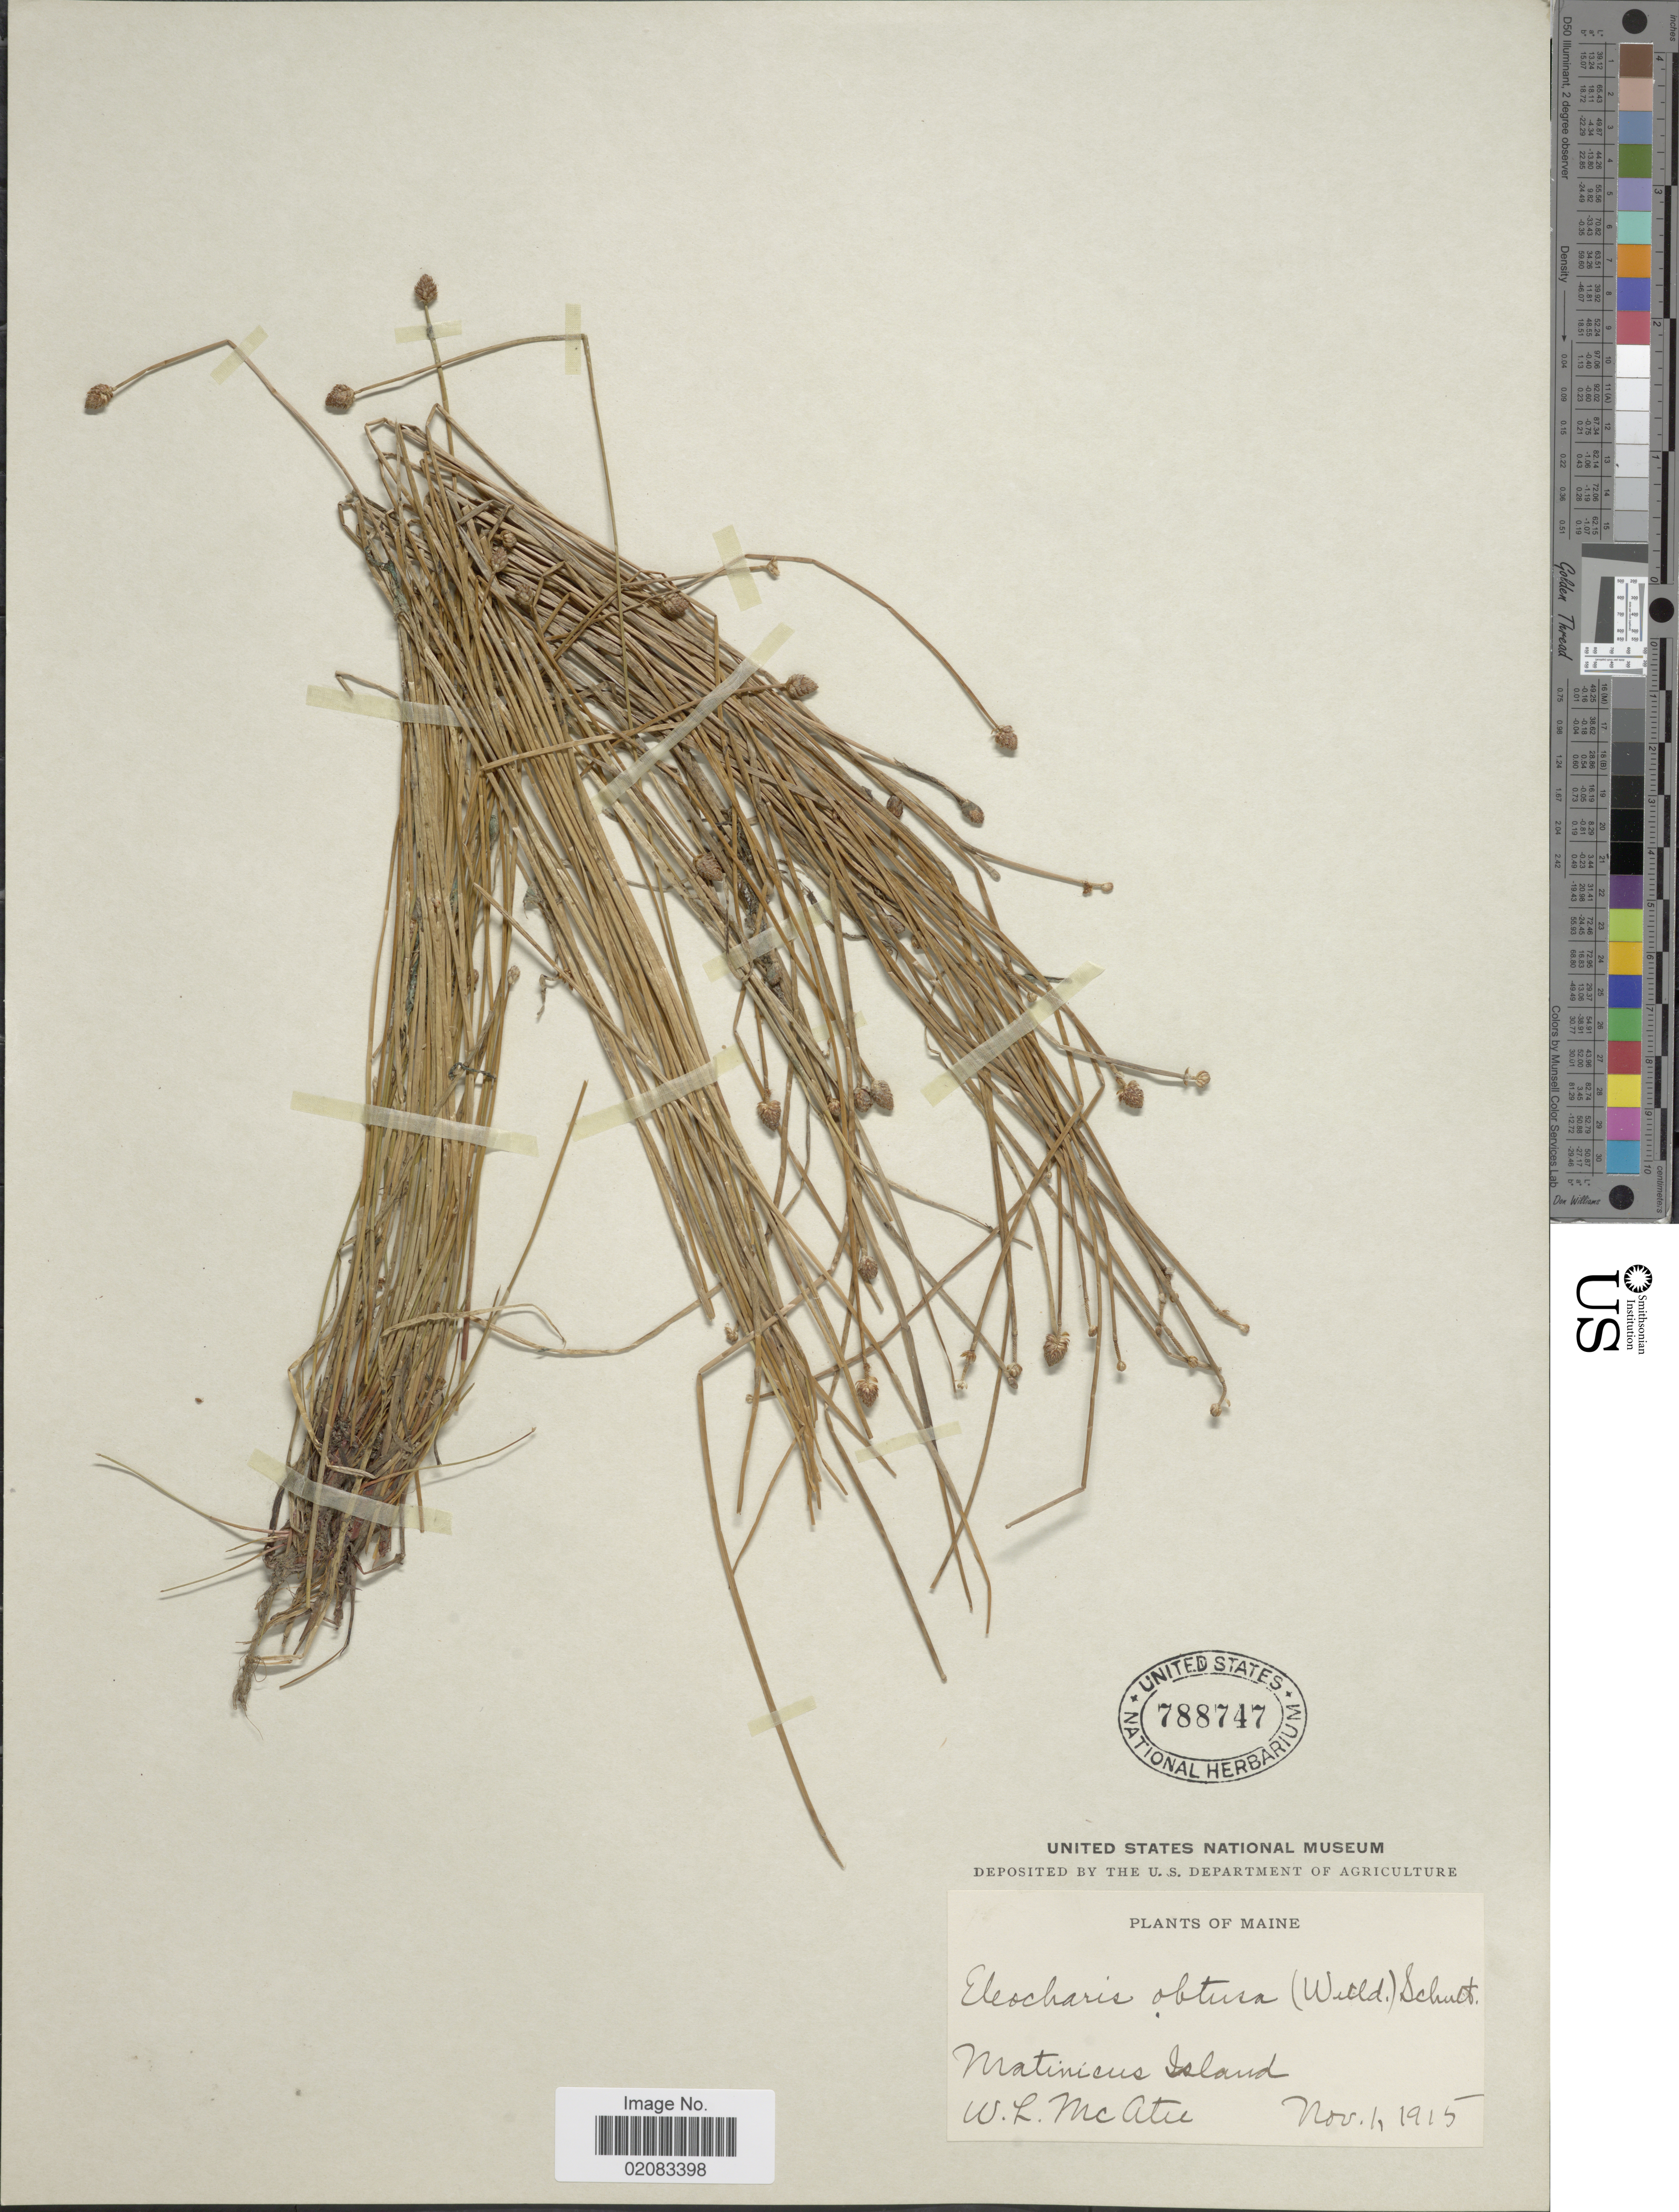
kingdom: Plantae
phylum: Tracheophyta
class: Liliopsida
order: Poales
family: Cyperaceae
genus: Eleocharis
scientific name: Eleocharis obtusa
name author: (Willd.) Schult.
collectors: W. McAtic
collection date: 1915-11-01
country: United States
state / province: Maine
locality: Matinicus Island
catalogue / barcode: US 788747